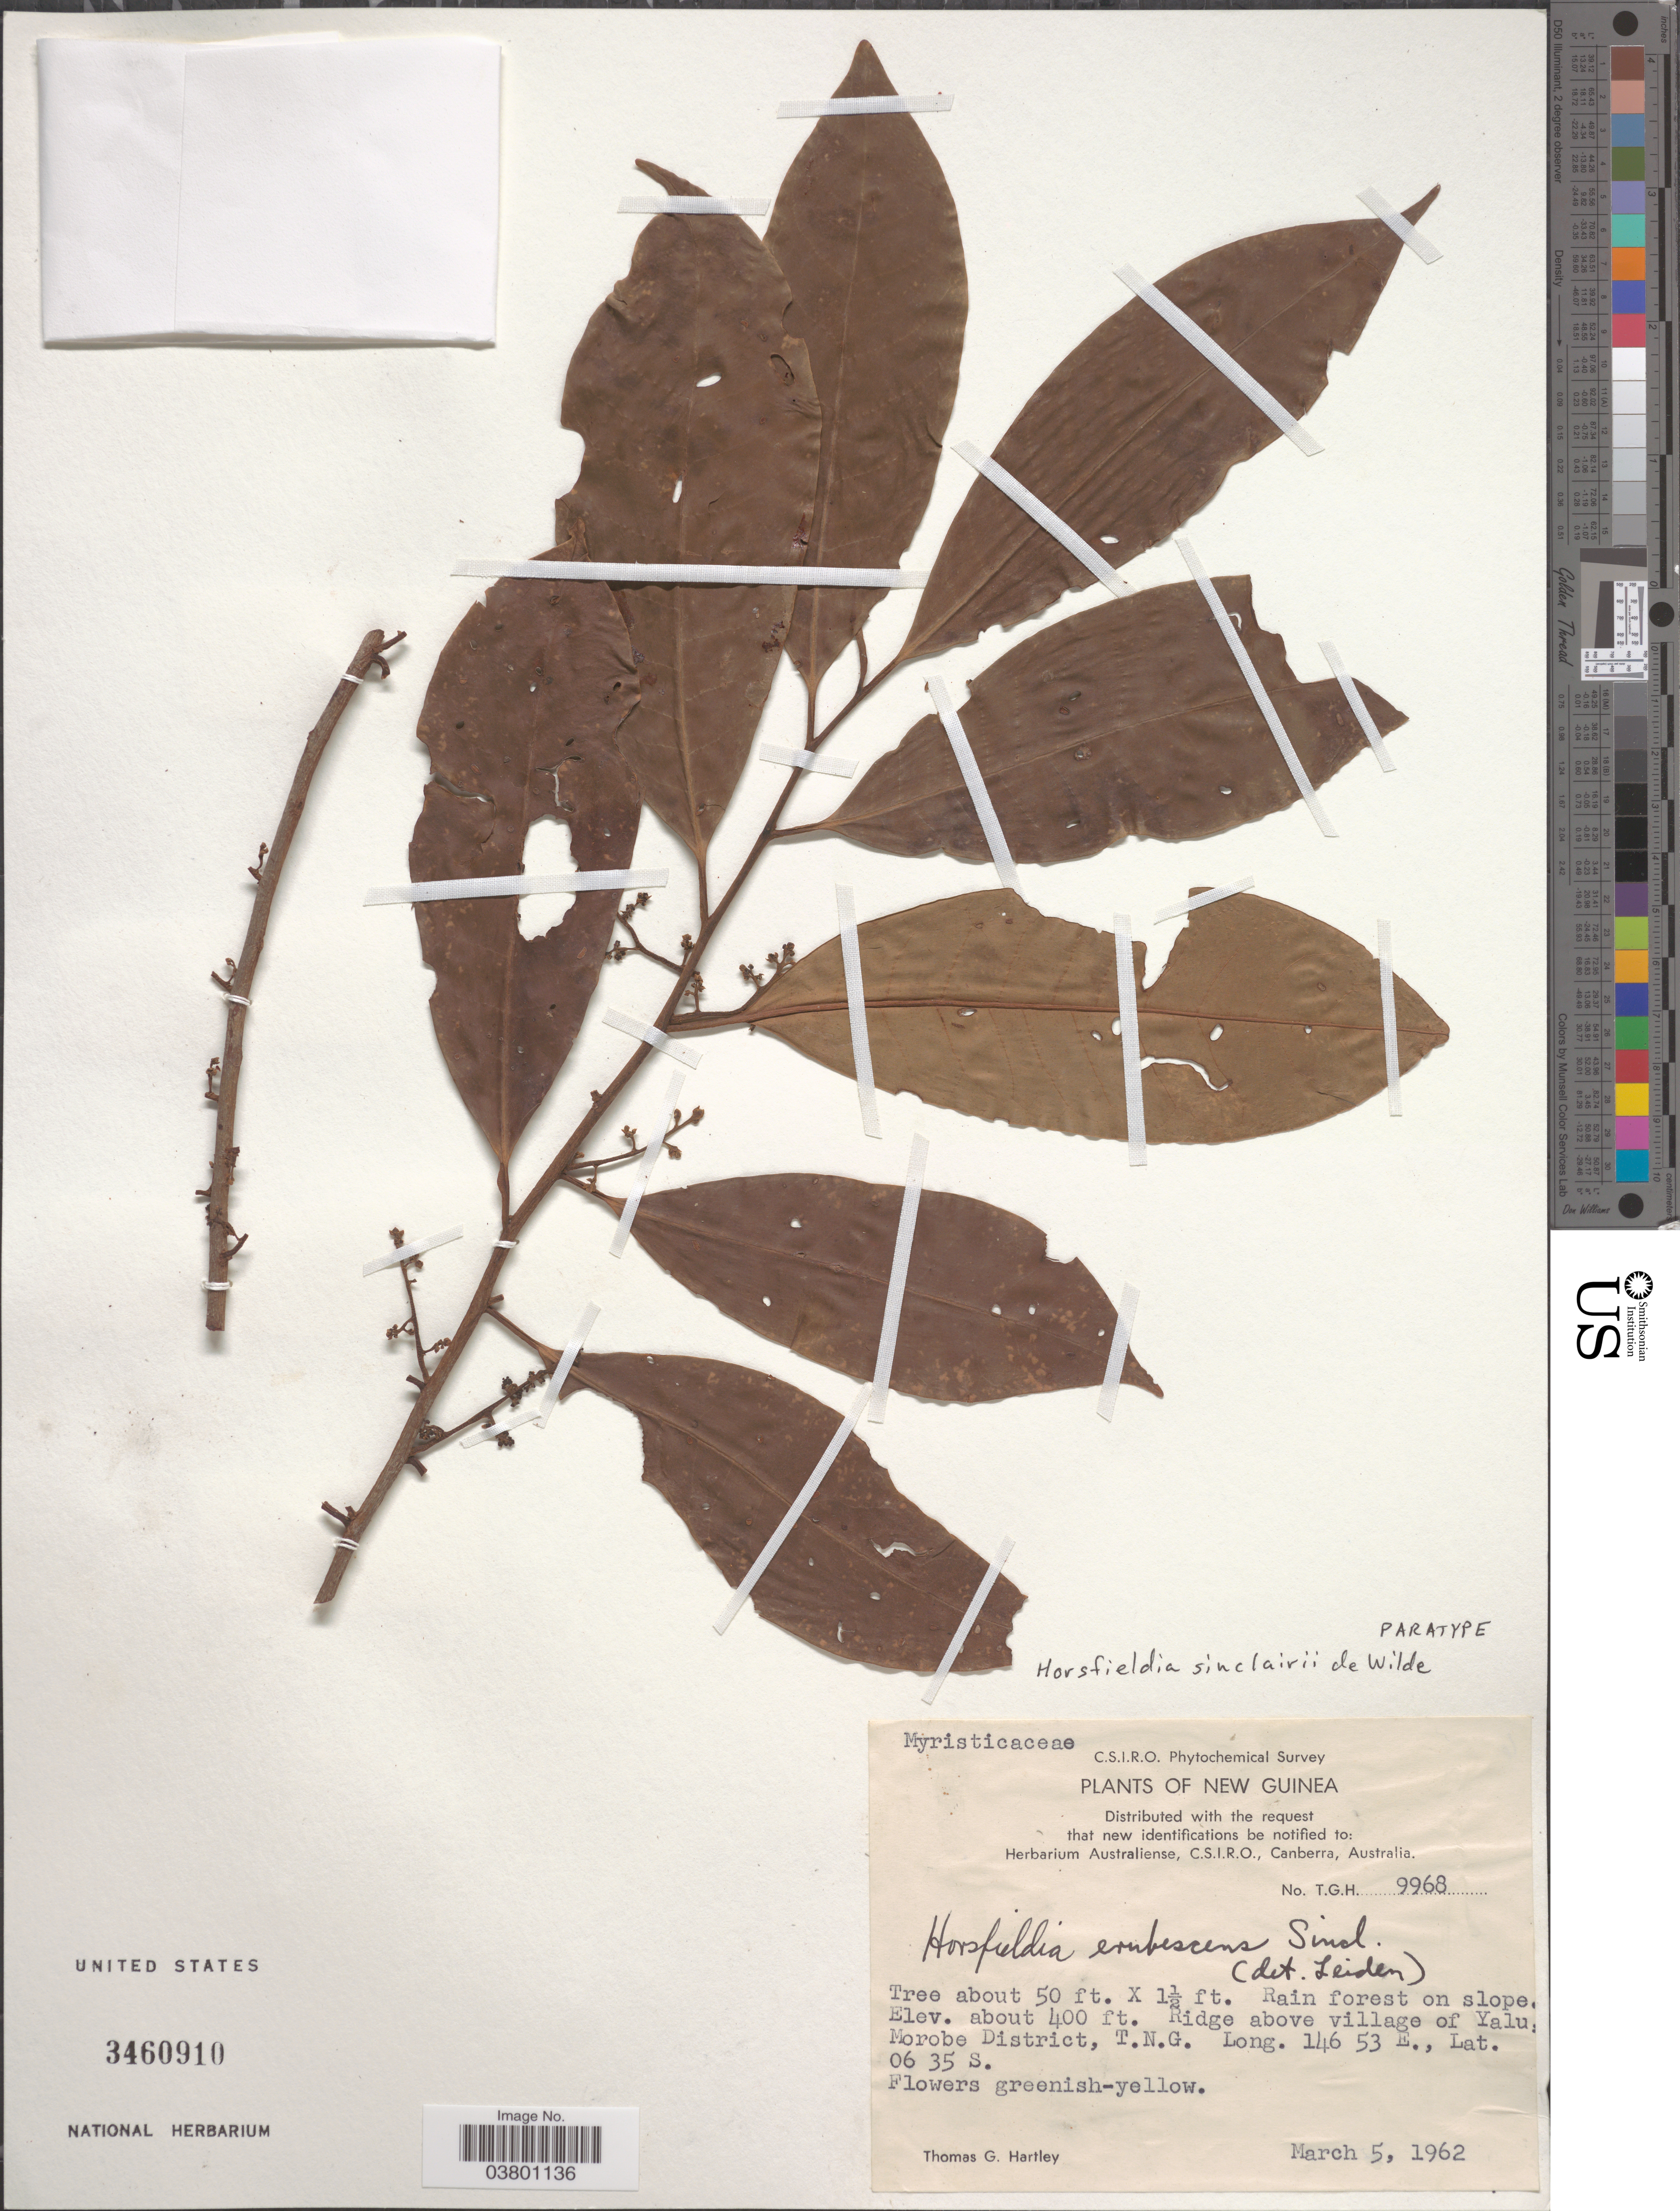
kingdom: Plantae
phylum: Tracheophyta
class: Magnoliopsida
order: Magnoliales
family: Myristicaceae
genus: Horsfieldia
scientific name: Horsfieldia sinclairii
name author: W.J. de Wilde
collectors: T. G. Hartley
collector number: TGH 9968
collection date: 1962-03-05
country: Papua New Guinea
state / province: Morobe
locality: New Guinea. Ridge above village of Yalu: Morobe District, T.N.G.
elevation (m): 122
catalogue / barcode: US 3460910